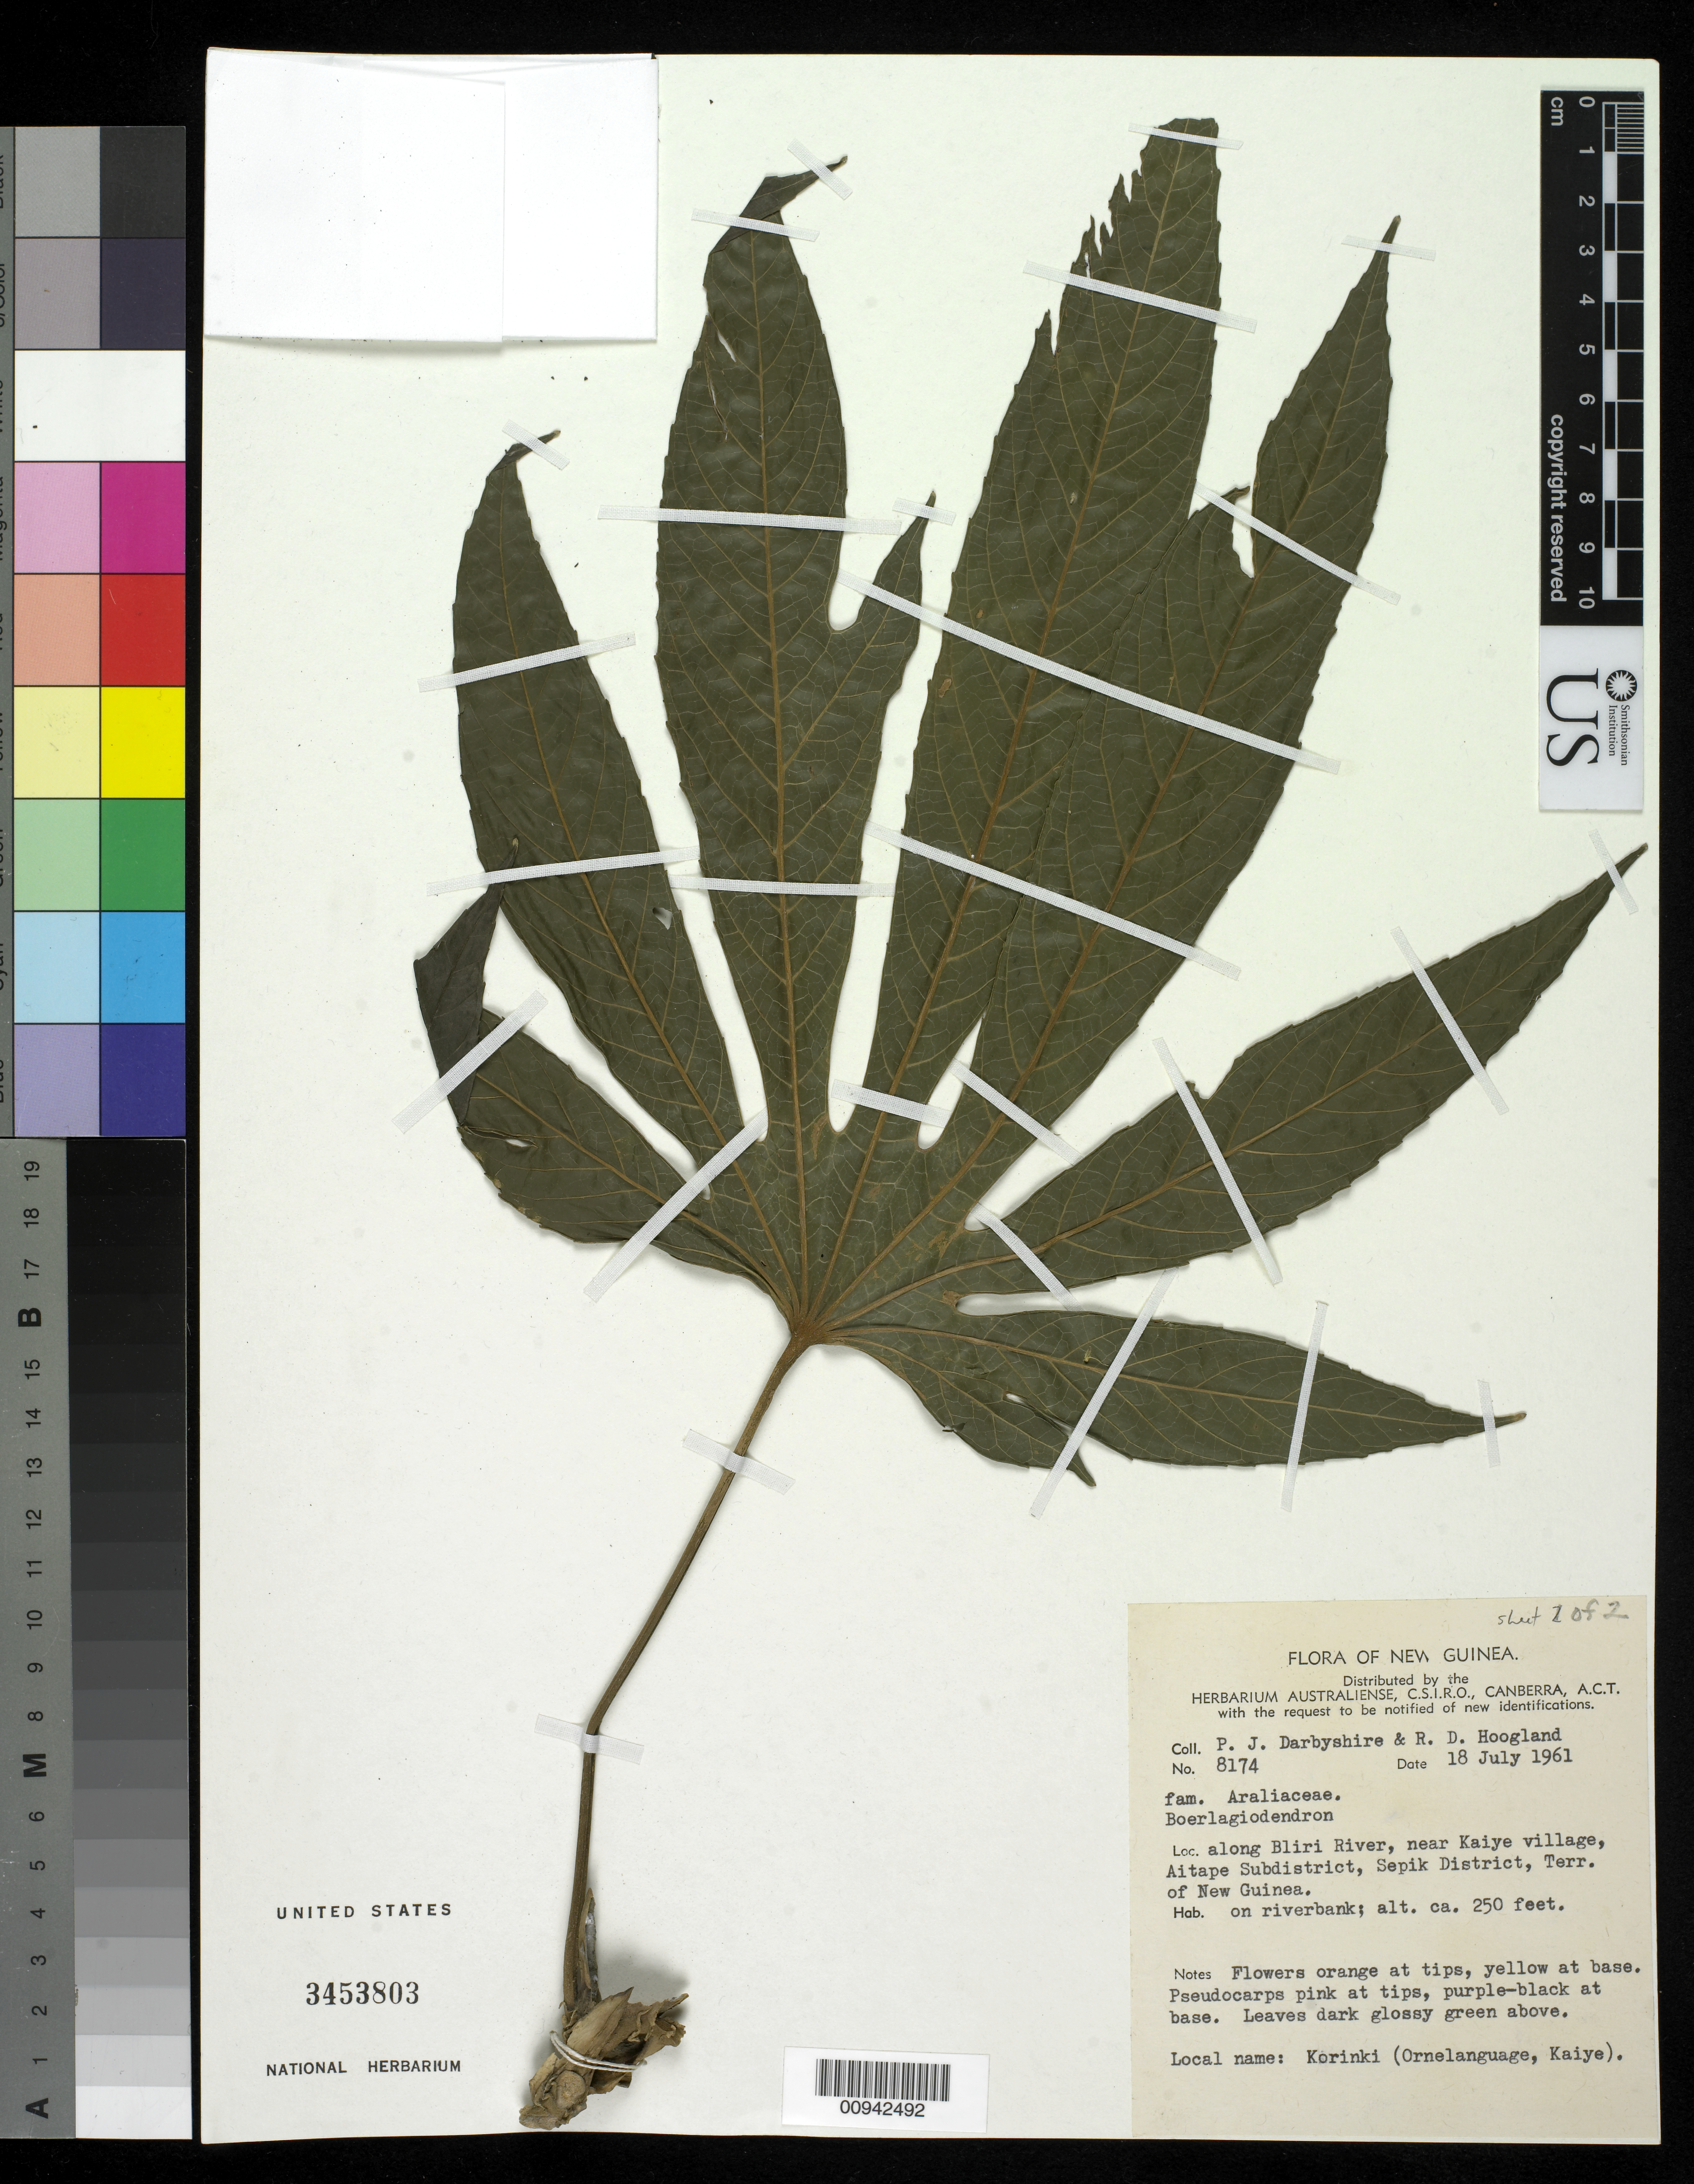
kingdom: Plantae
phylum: Tracheophyta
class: Magnoliopsida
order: Apiales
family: Araliaceae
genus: Boerlagiodendron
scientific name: Boerlagiodendron sp.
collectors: P. Darbyshire & R. D. Hoogland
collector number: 8174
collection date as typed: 18 Jul 1961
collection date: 1961-07-18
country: Papua New Guinea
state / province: Sandaun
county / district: Aitape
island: New Guinea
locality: Bliri R, Kaiye village, Aitape Subdistrict, Sepik District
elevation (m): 76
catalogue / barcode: US 3453803